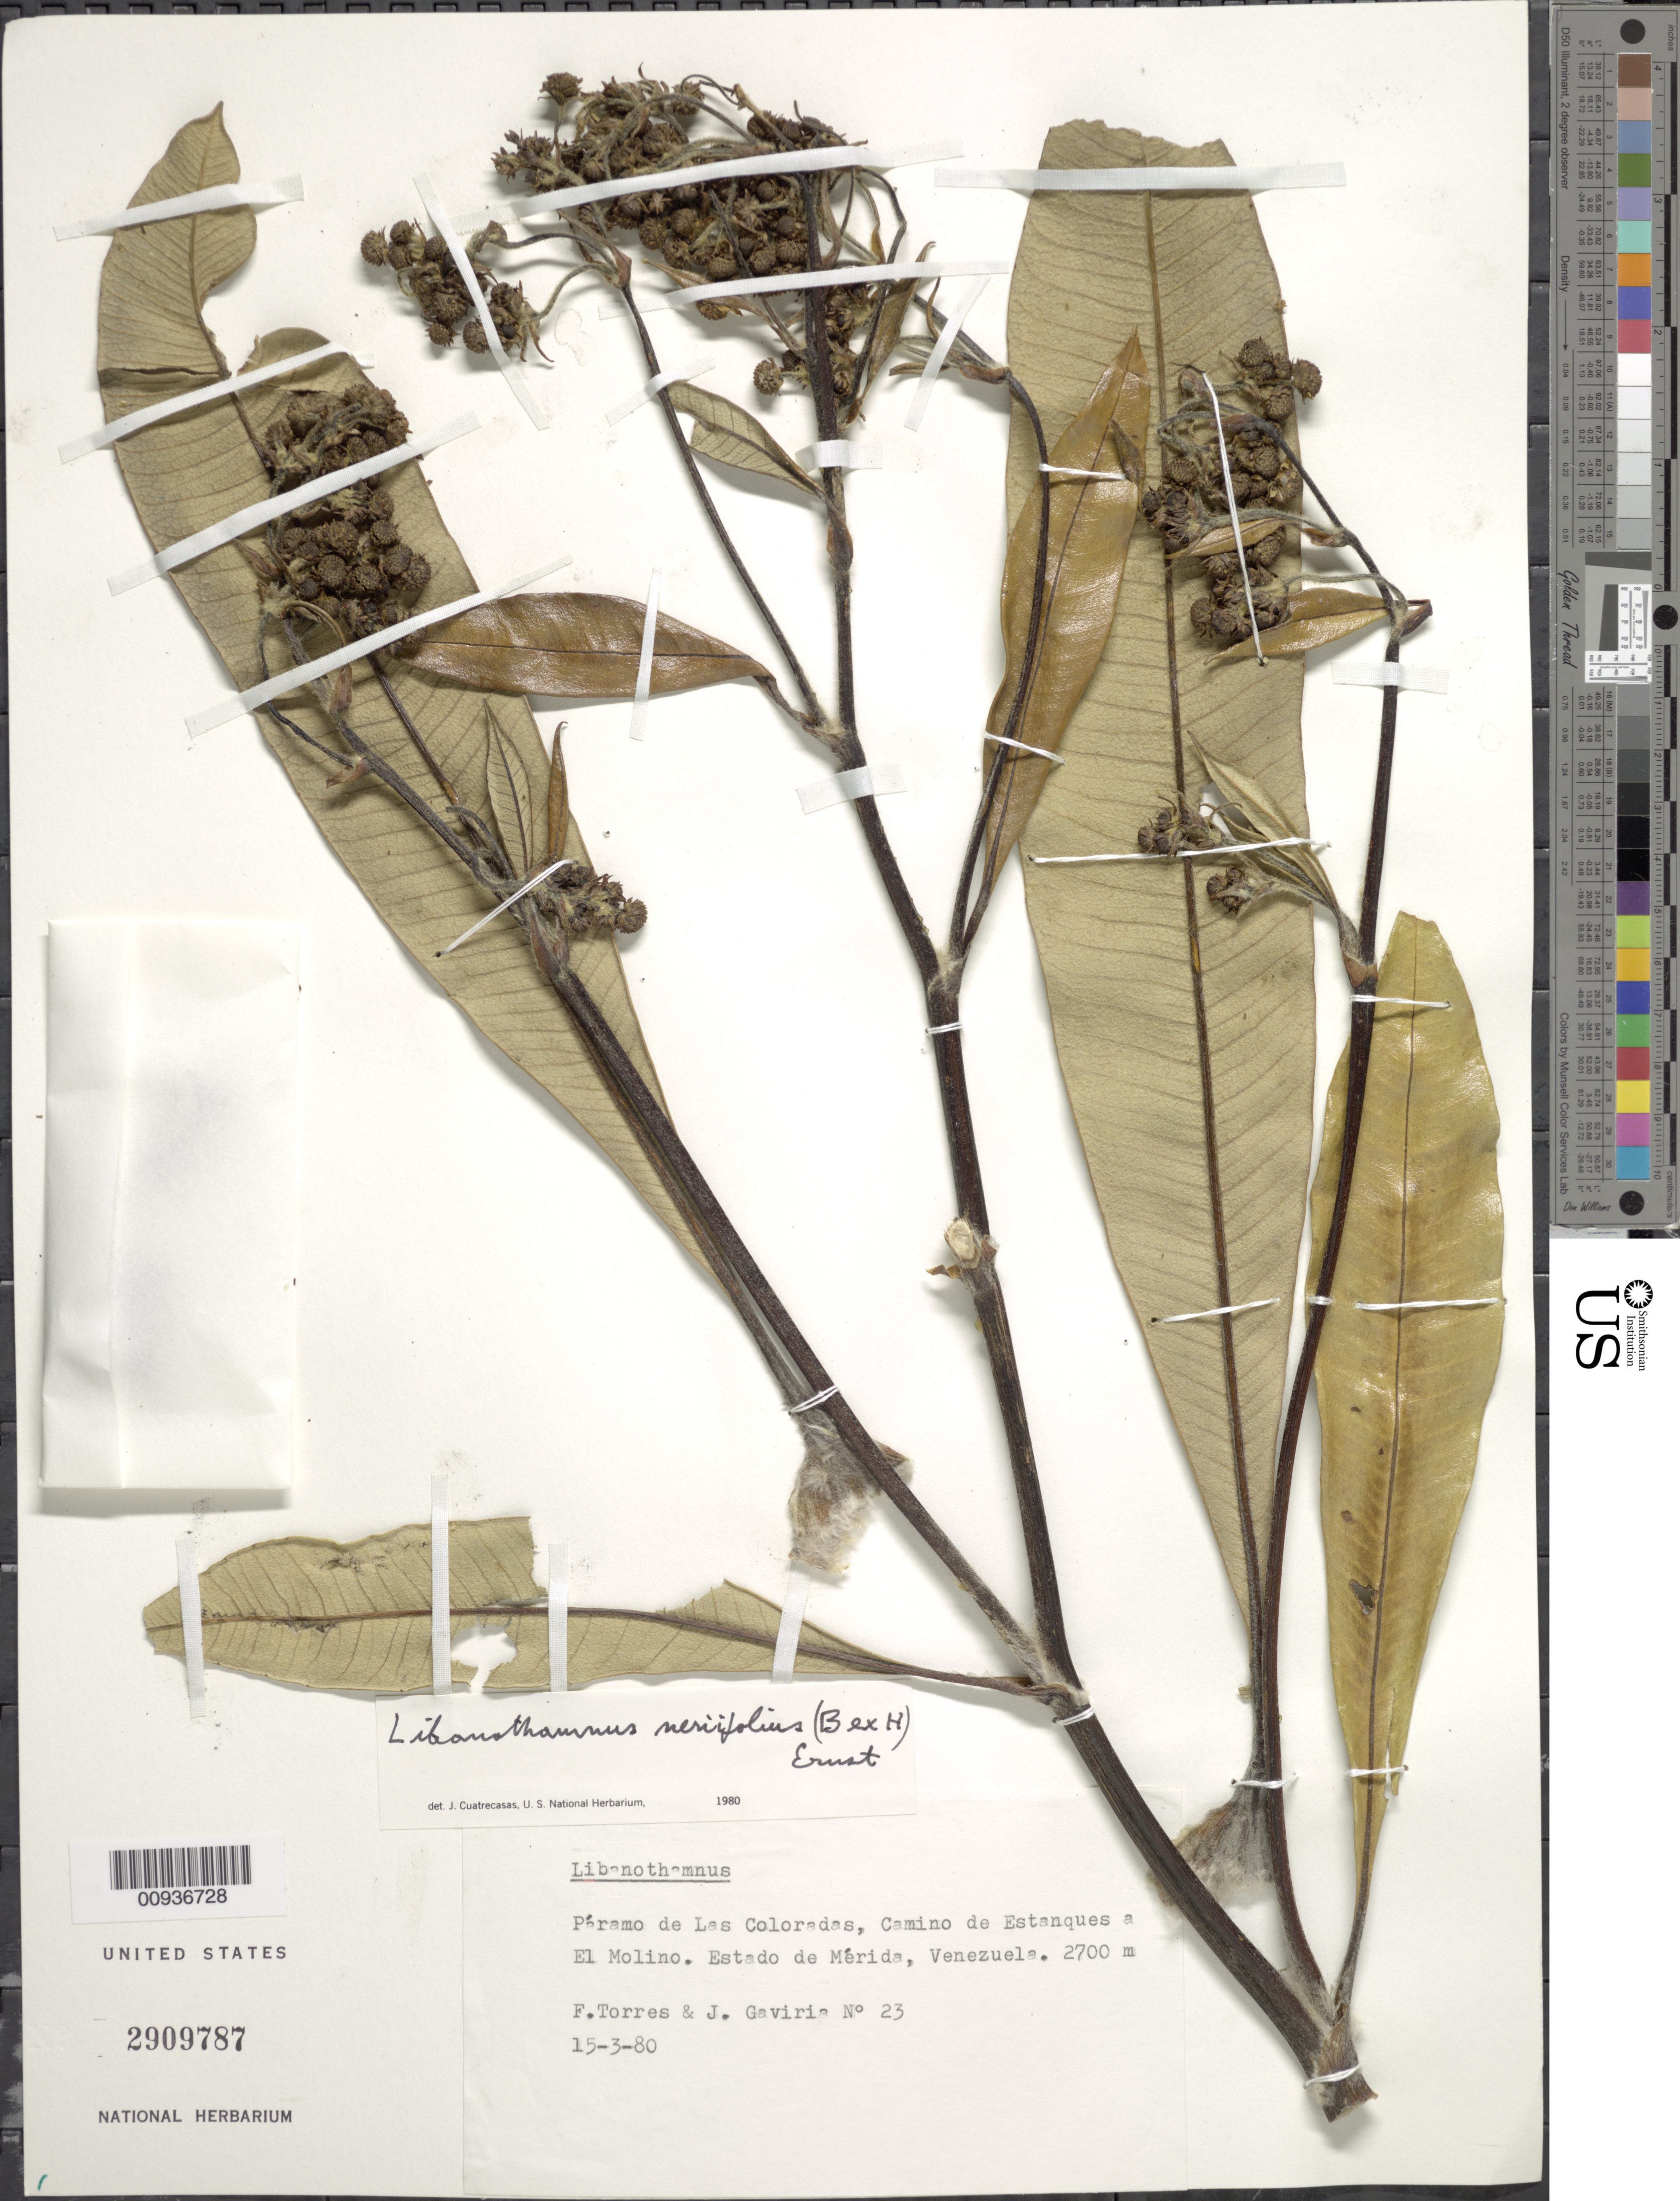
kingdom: Plantae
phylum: Tracheophyta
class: Magnoliopsida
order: Asterales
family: Asteraceae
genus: Libanothamnus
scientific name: Libanothamnus neriifolius var. columbicus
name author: (Cuatrec.) Cuatrec.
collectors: F. Torres & J. Gaviria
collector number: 23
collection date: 1980-03-15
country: Venezuela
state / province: Mérida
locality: Páramo de Las Coloradas. Camino de Estanques a El Molino.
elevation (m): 2700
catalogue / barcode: US 2909787